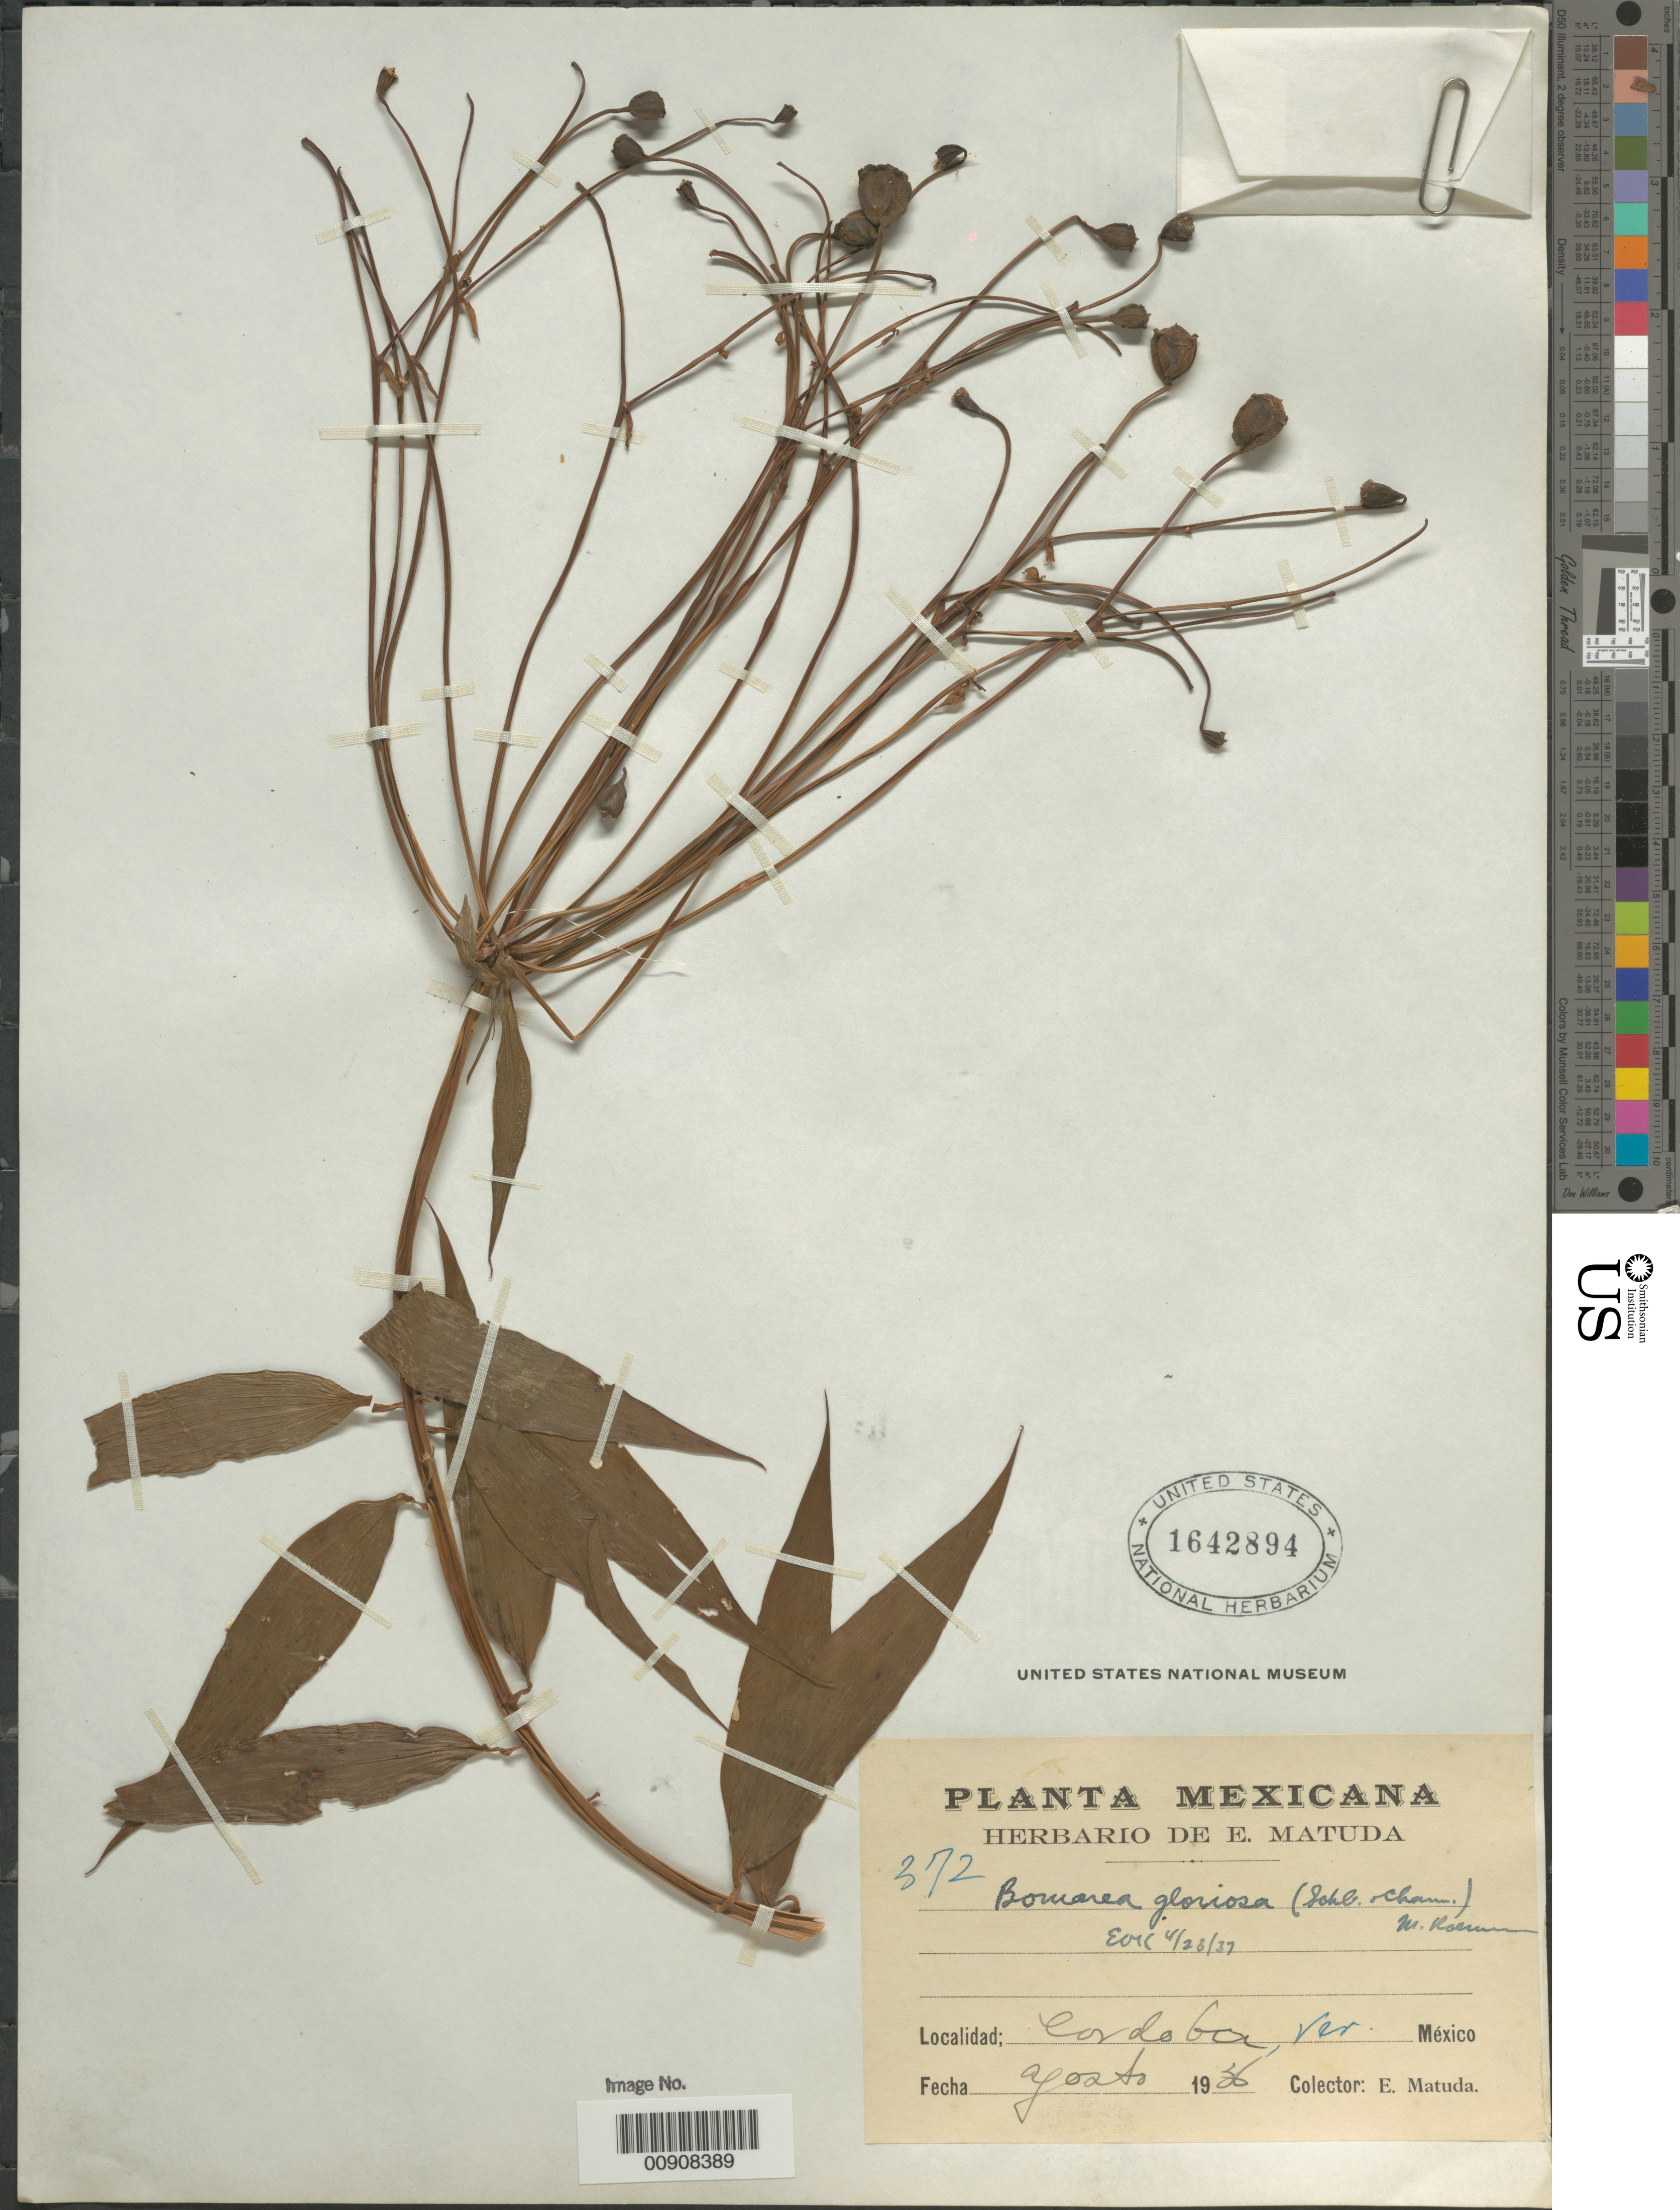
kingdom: Plantae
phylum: Tracheophyta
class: Liliopsida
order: Liliales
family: Alstroemeriaceae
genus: Bomarea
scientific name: Bomarea gloriosa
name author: (Schltdl.) M. Roem.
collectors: E. Matuda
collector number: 372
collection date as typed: Aug 1936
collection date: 1936-08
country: Mexico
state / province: Veracruz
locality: Cordoba, Veracruz.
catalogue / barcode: US 1642894